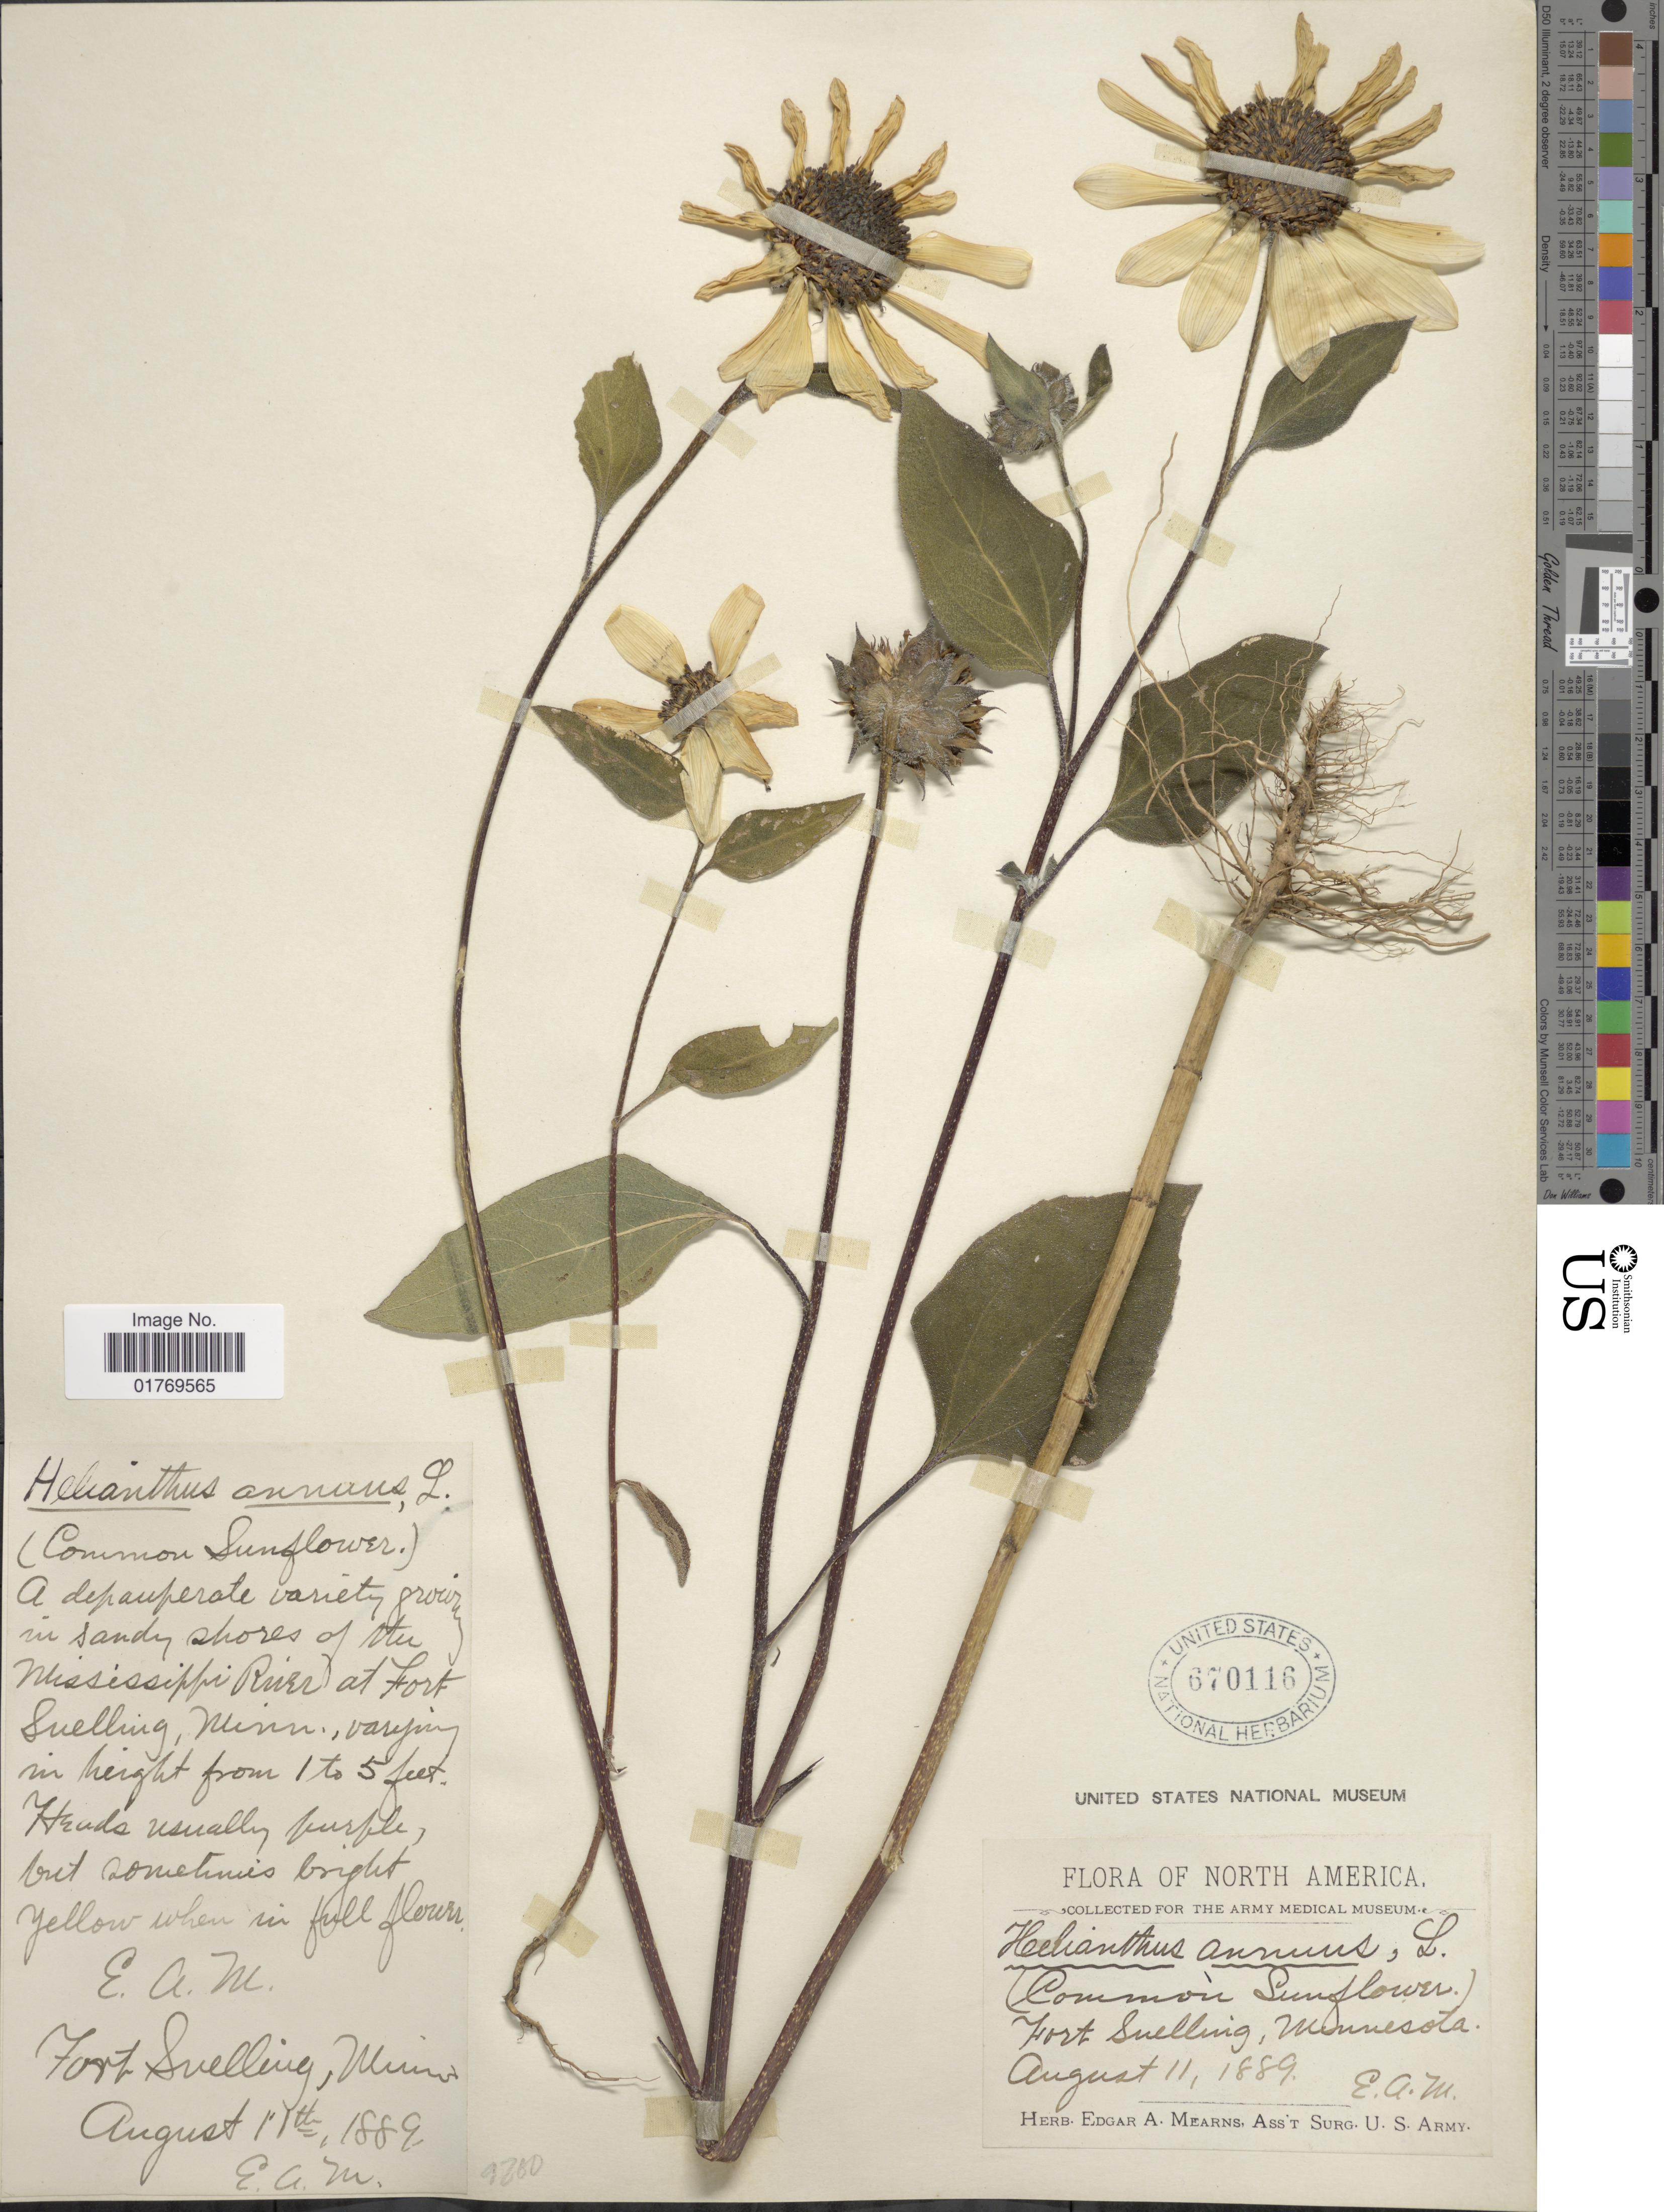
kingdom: Plantae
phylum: Tracheophyta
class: Magnoliopsida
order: Asterales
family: Asteraceae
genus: Helianthus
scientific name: Helianthus annuus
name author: L.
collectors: E. A. Mearns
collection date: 1889-08-11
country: United States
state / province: Minnesota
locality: Fort Suelling, Minnesota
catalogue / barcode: US 670116